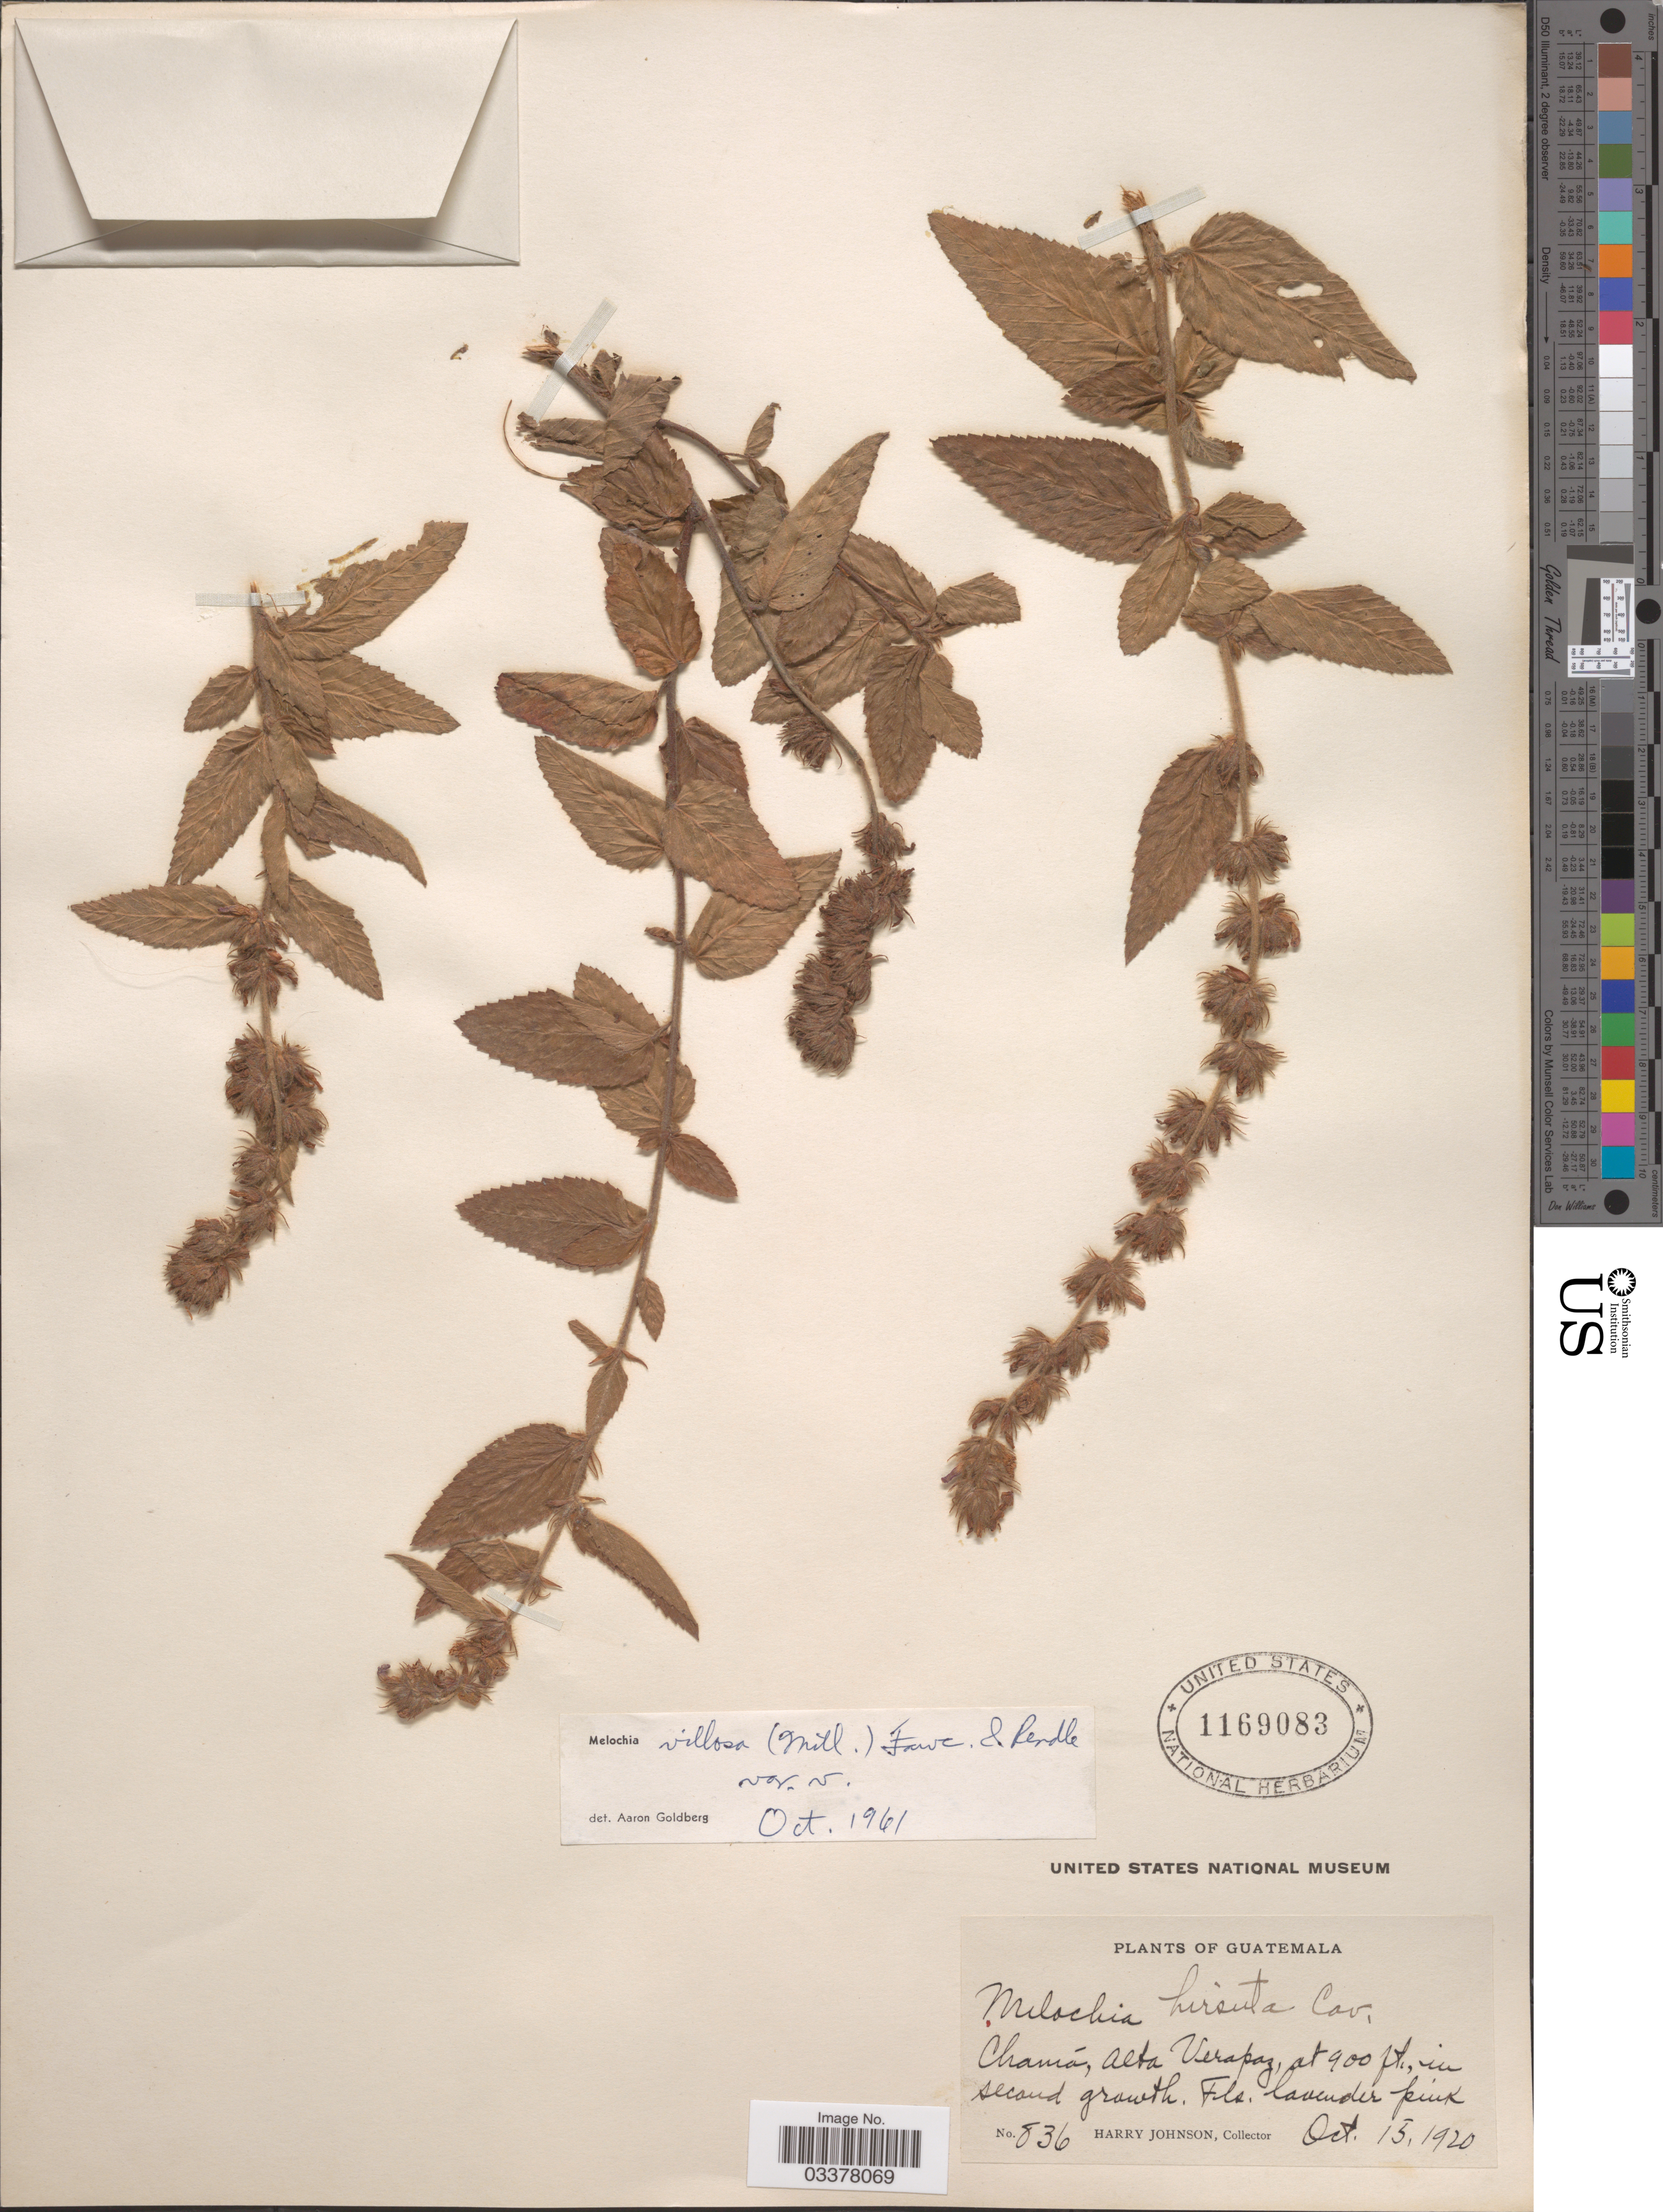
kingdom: Plantae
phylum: Tracheophyta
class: Magnoliopsida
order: Malvales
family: Malvaceae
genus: Melochia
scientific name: Melochia spicata var. spicata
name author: (L.) Fryxell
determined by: Dorr, L. J., (BOT), Smithsonian Institution - National Museum of Natural History (UNITED STATES)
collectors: H. Johnson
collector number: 836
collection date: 1920-10-15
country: Guatemala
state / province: Alta Verapaz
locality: Chamá, Alta Verapaz.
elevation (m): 274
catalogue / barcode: US 1169083